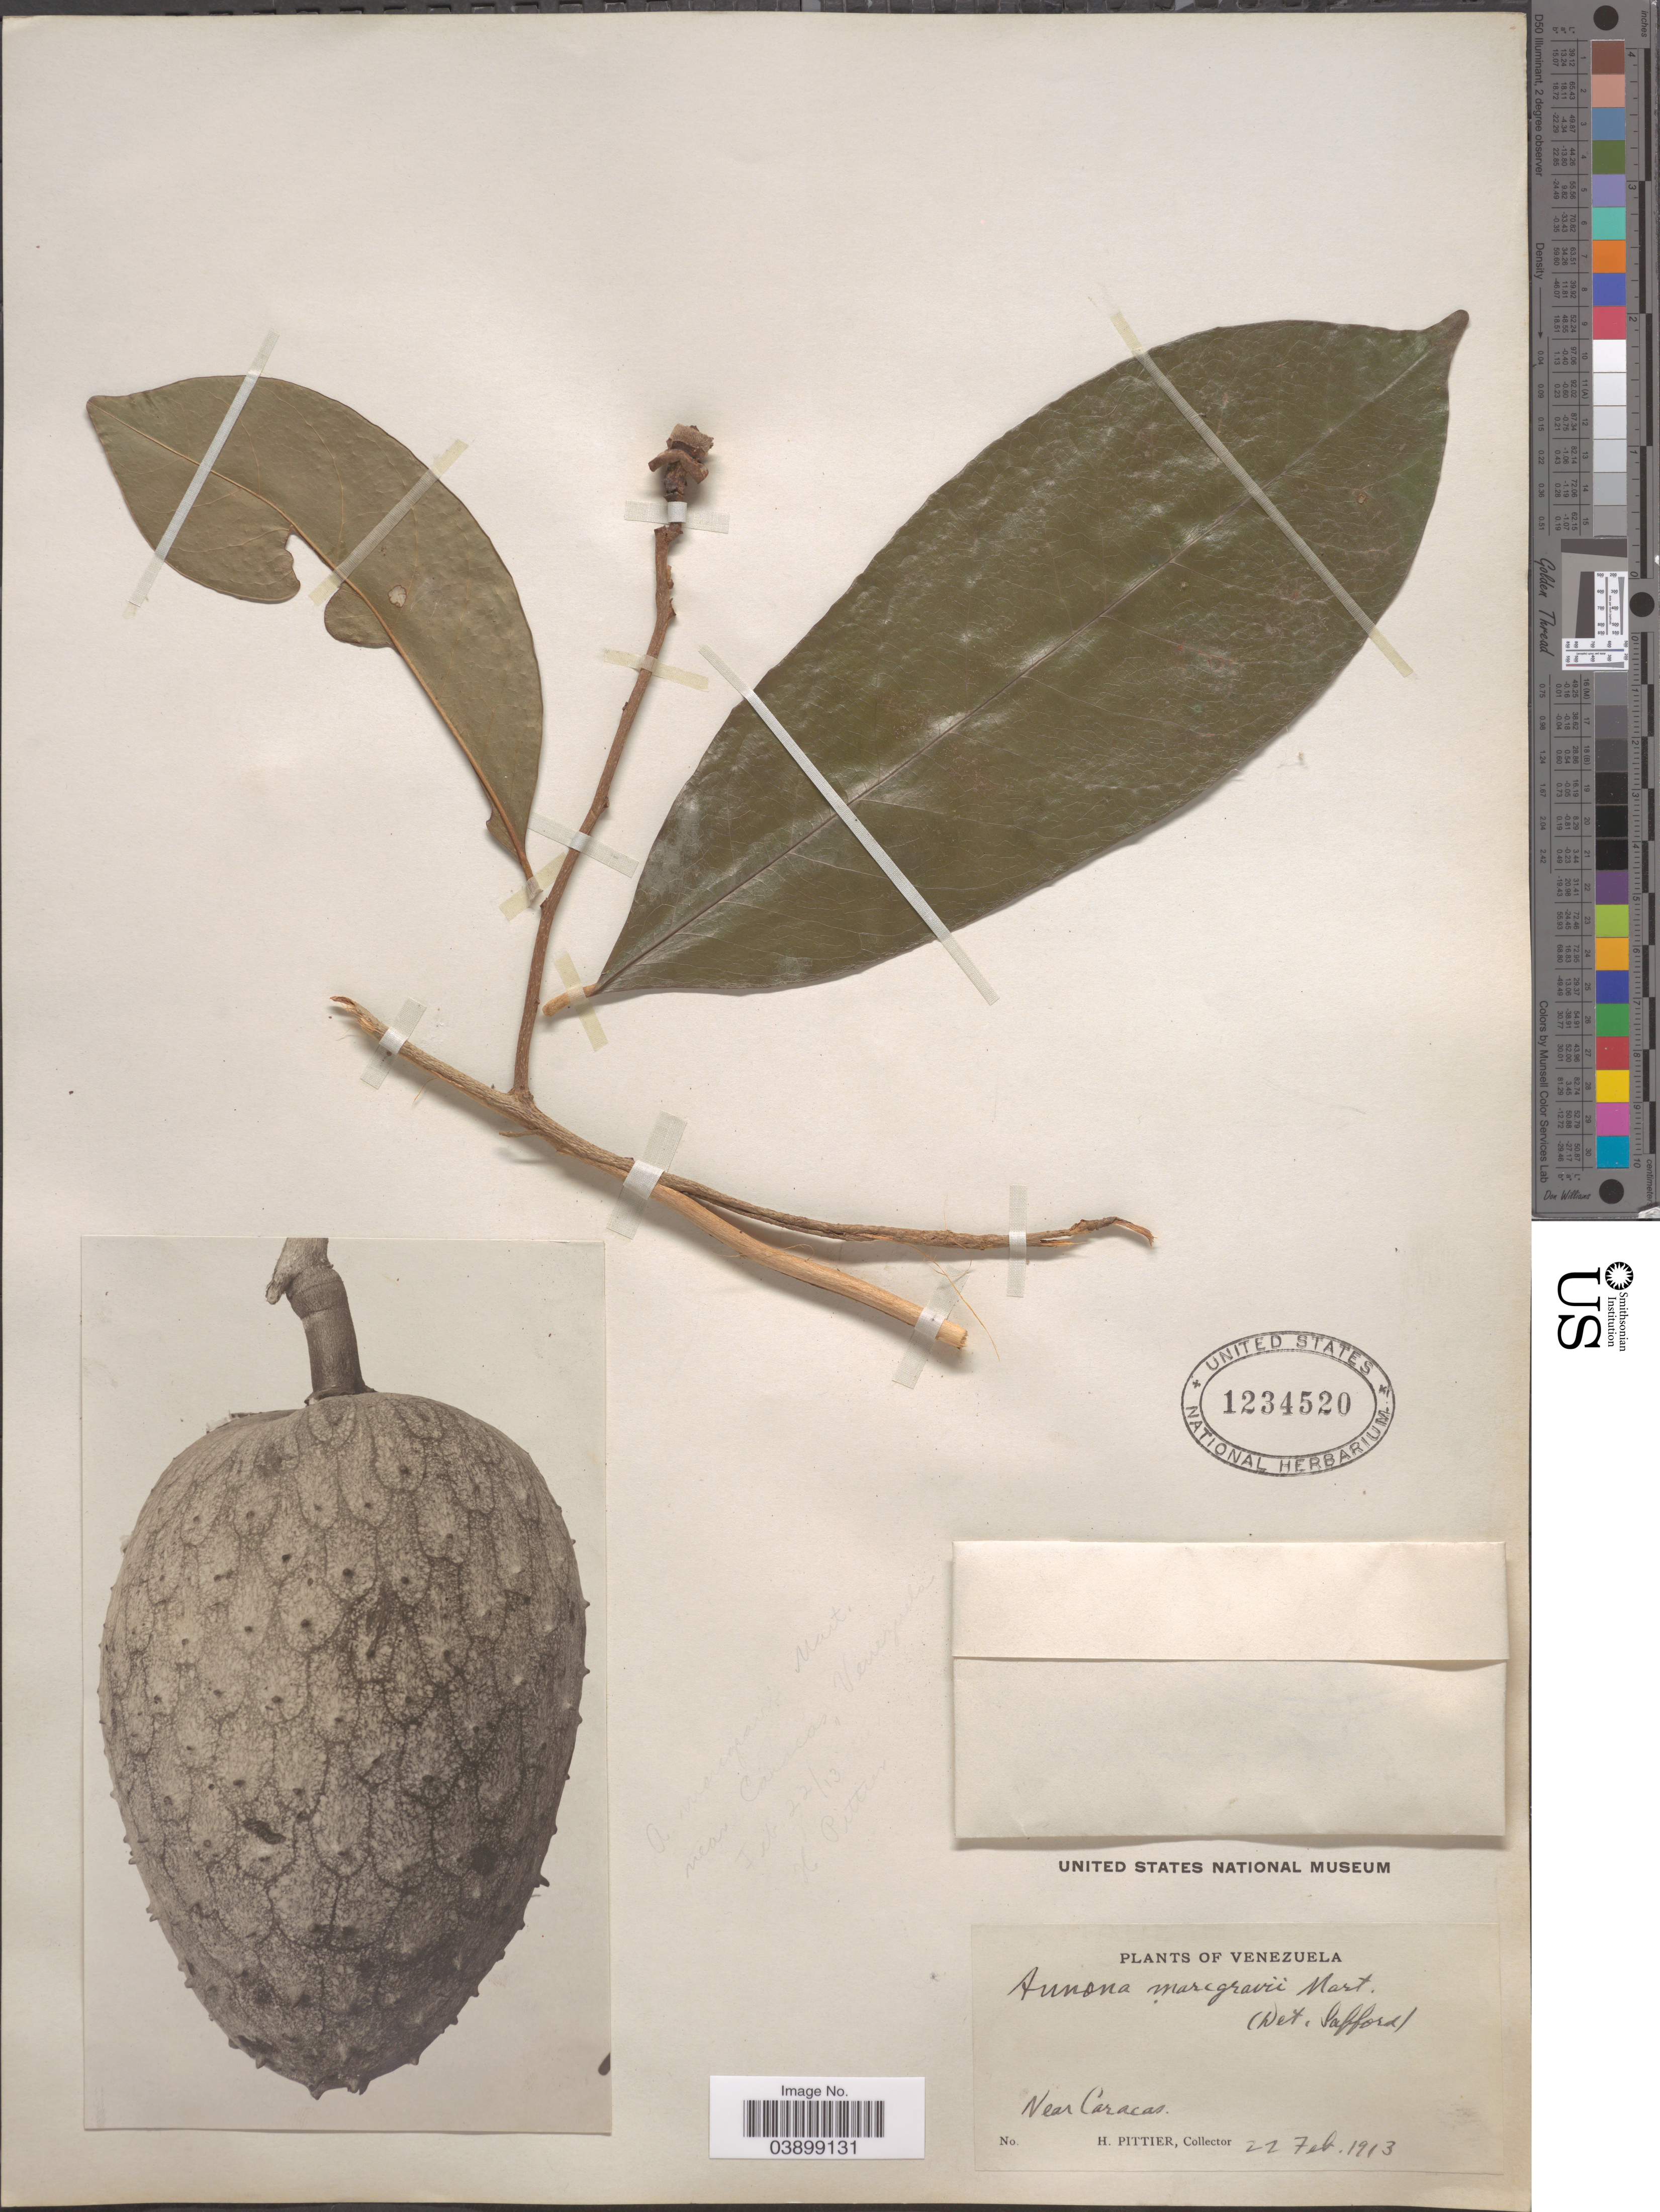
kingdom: Plantae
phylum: Tracheophyta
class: Magnoliopsida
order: Magnoliales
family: Annonaceae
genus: Annona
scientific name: Annona montana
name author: Macfad.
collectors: H. F. Pittier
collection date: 1913-02-22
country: Venezuela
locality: Near Caracas.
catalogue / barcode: US 1234520